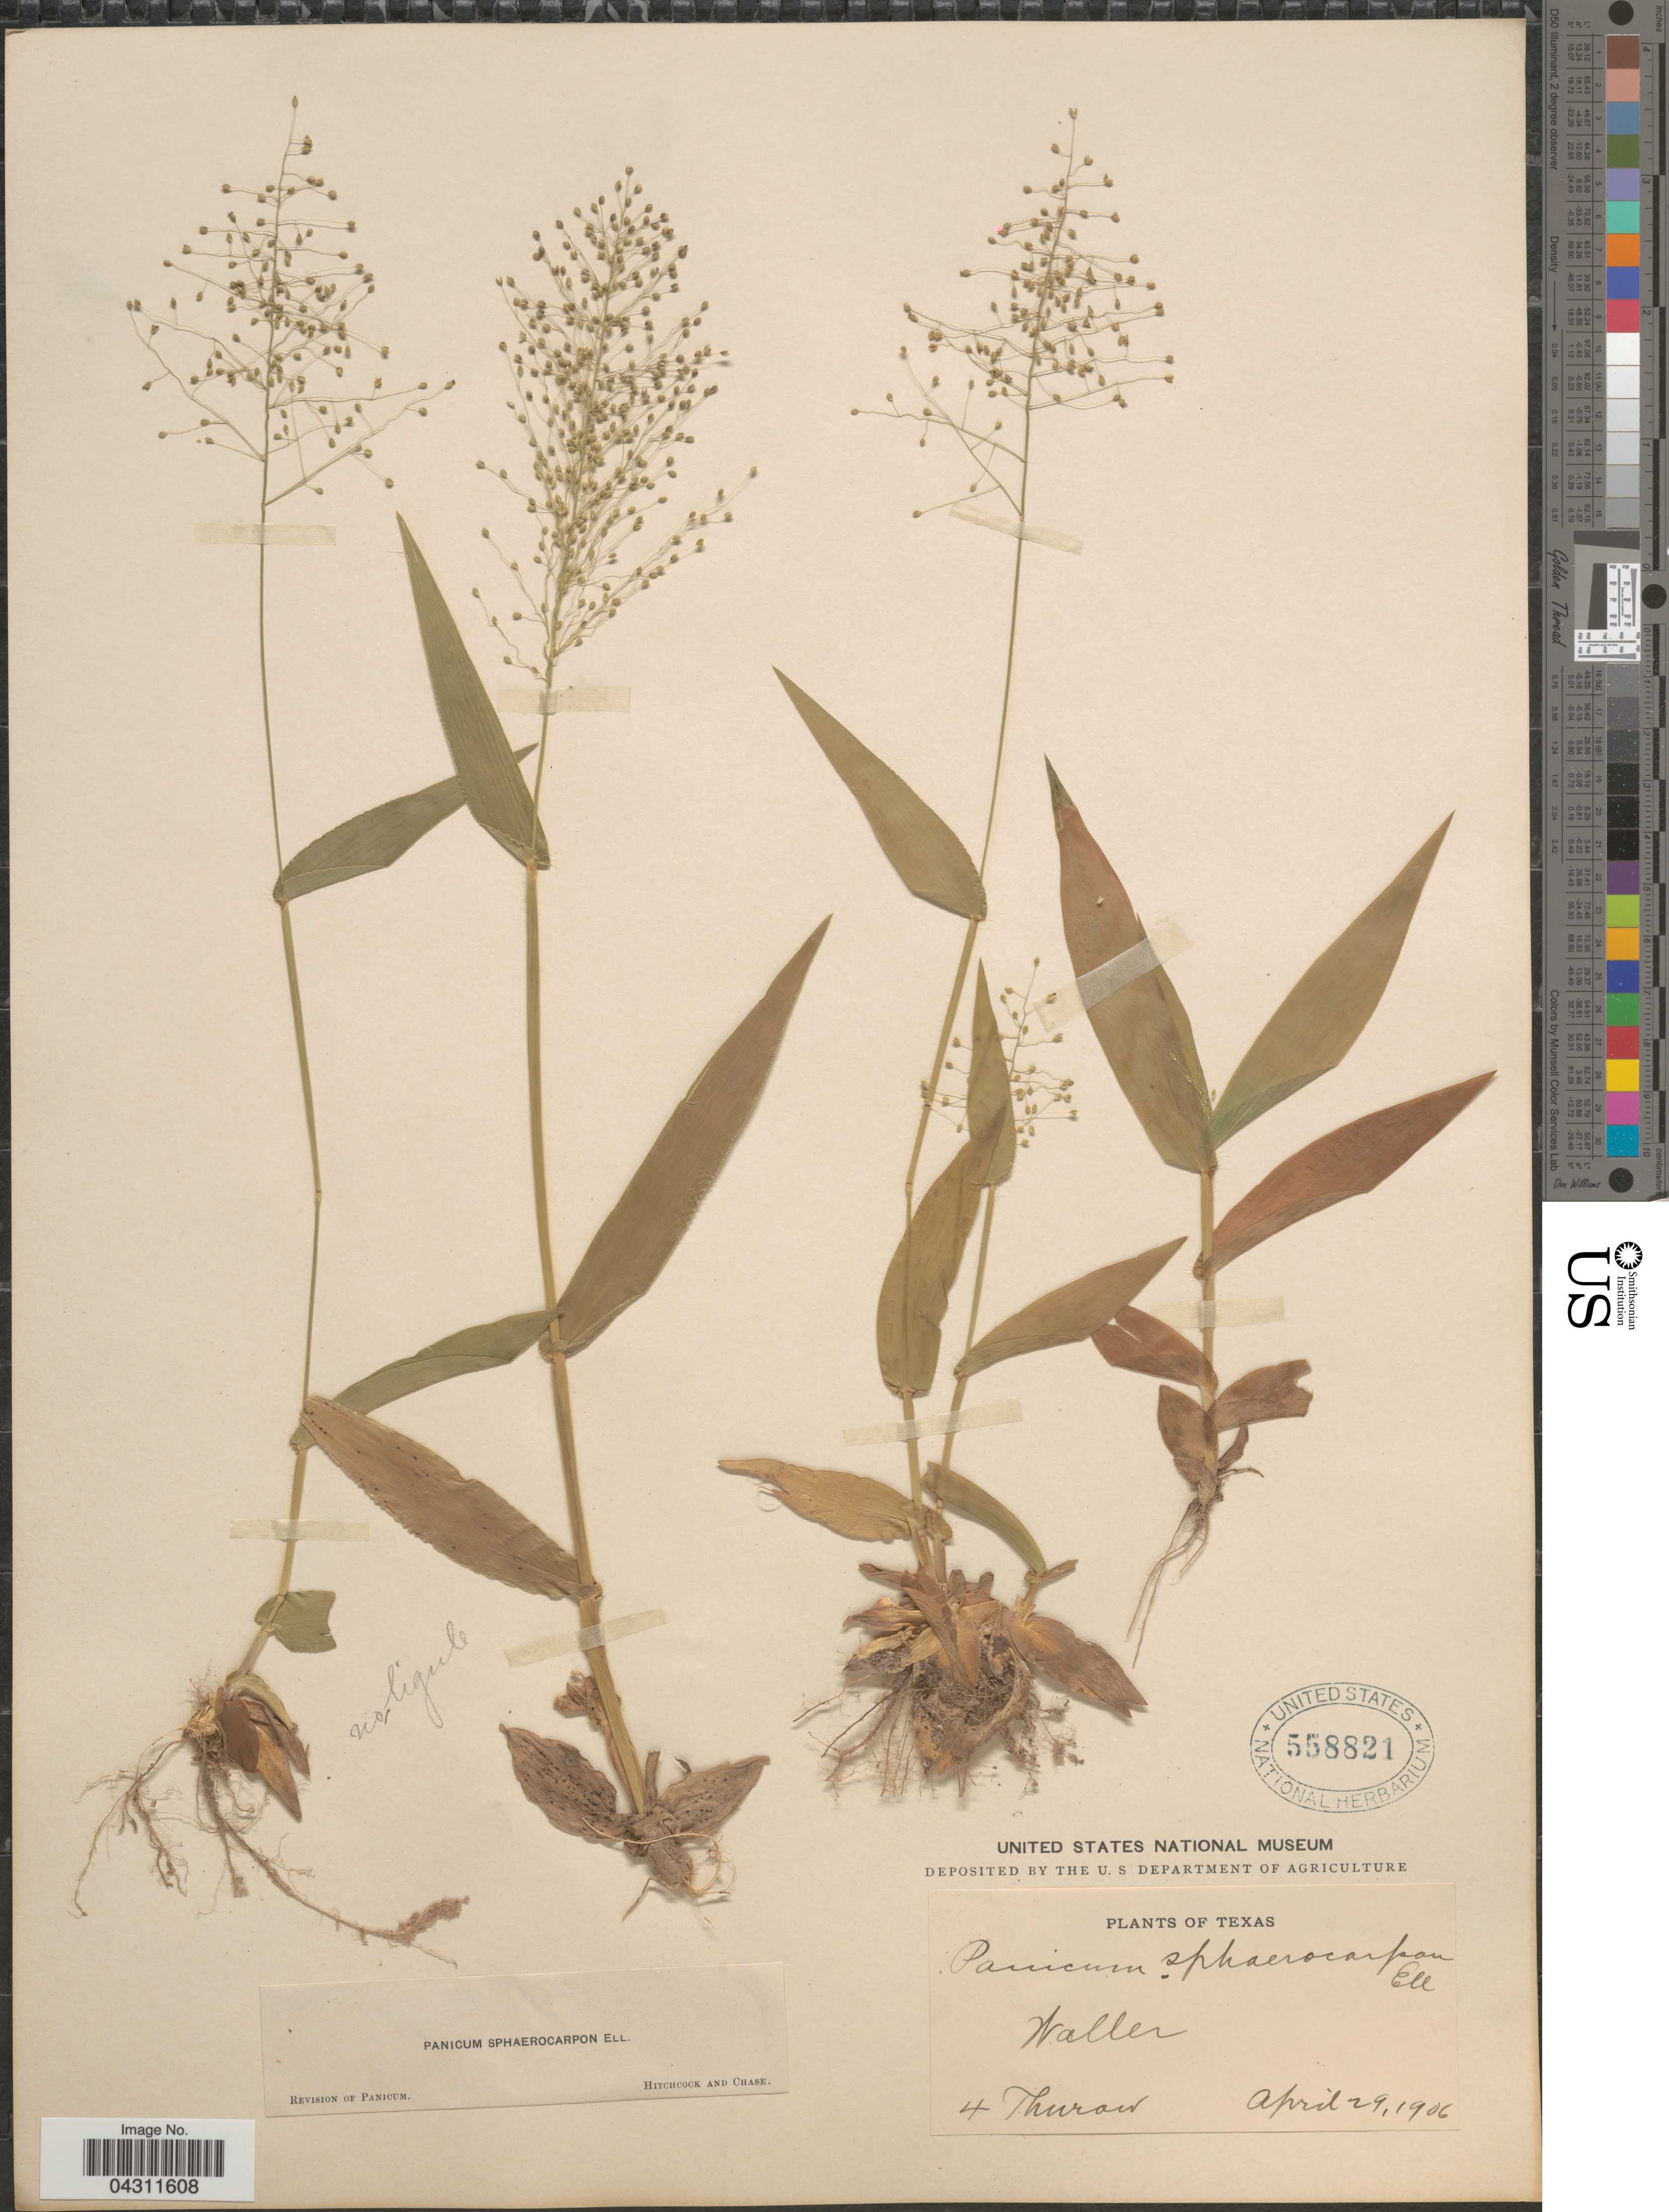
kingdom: Plantae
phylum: Tracheophyta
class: Liliopsida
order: Poales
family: Poaceae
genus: Dichanthelium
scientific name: Dichanthelium strigosum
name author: (Muhl. ex Elliott) Freckmann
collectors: Thurow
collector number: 4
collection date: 1906-04-29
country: United States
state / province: Texas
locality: Waller.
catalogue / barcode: US 558821